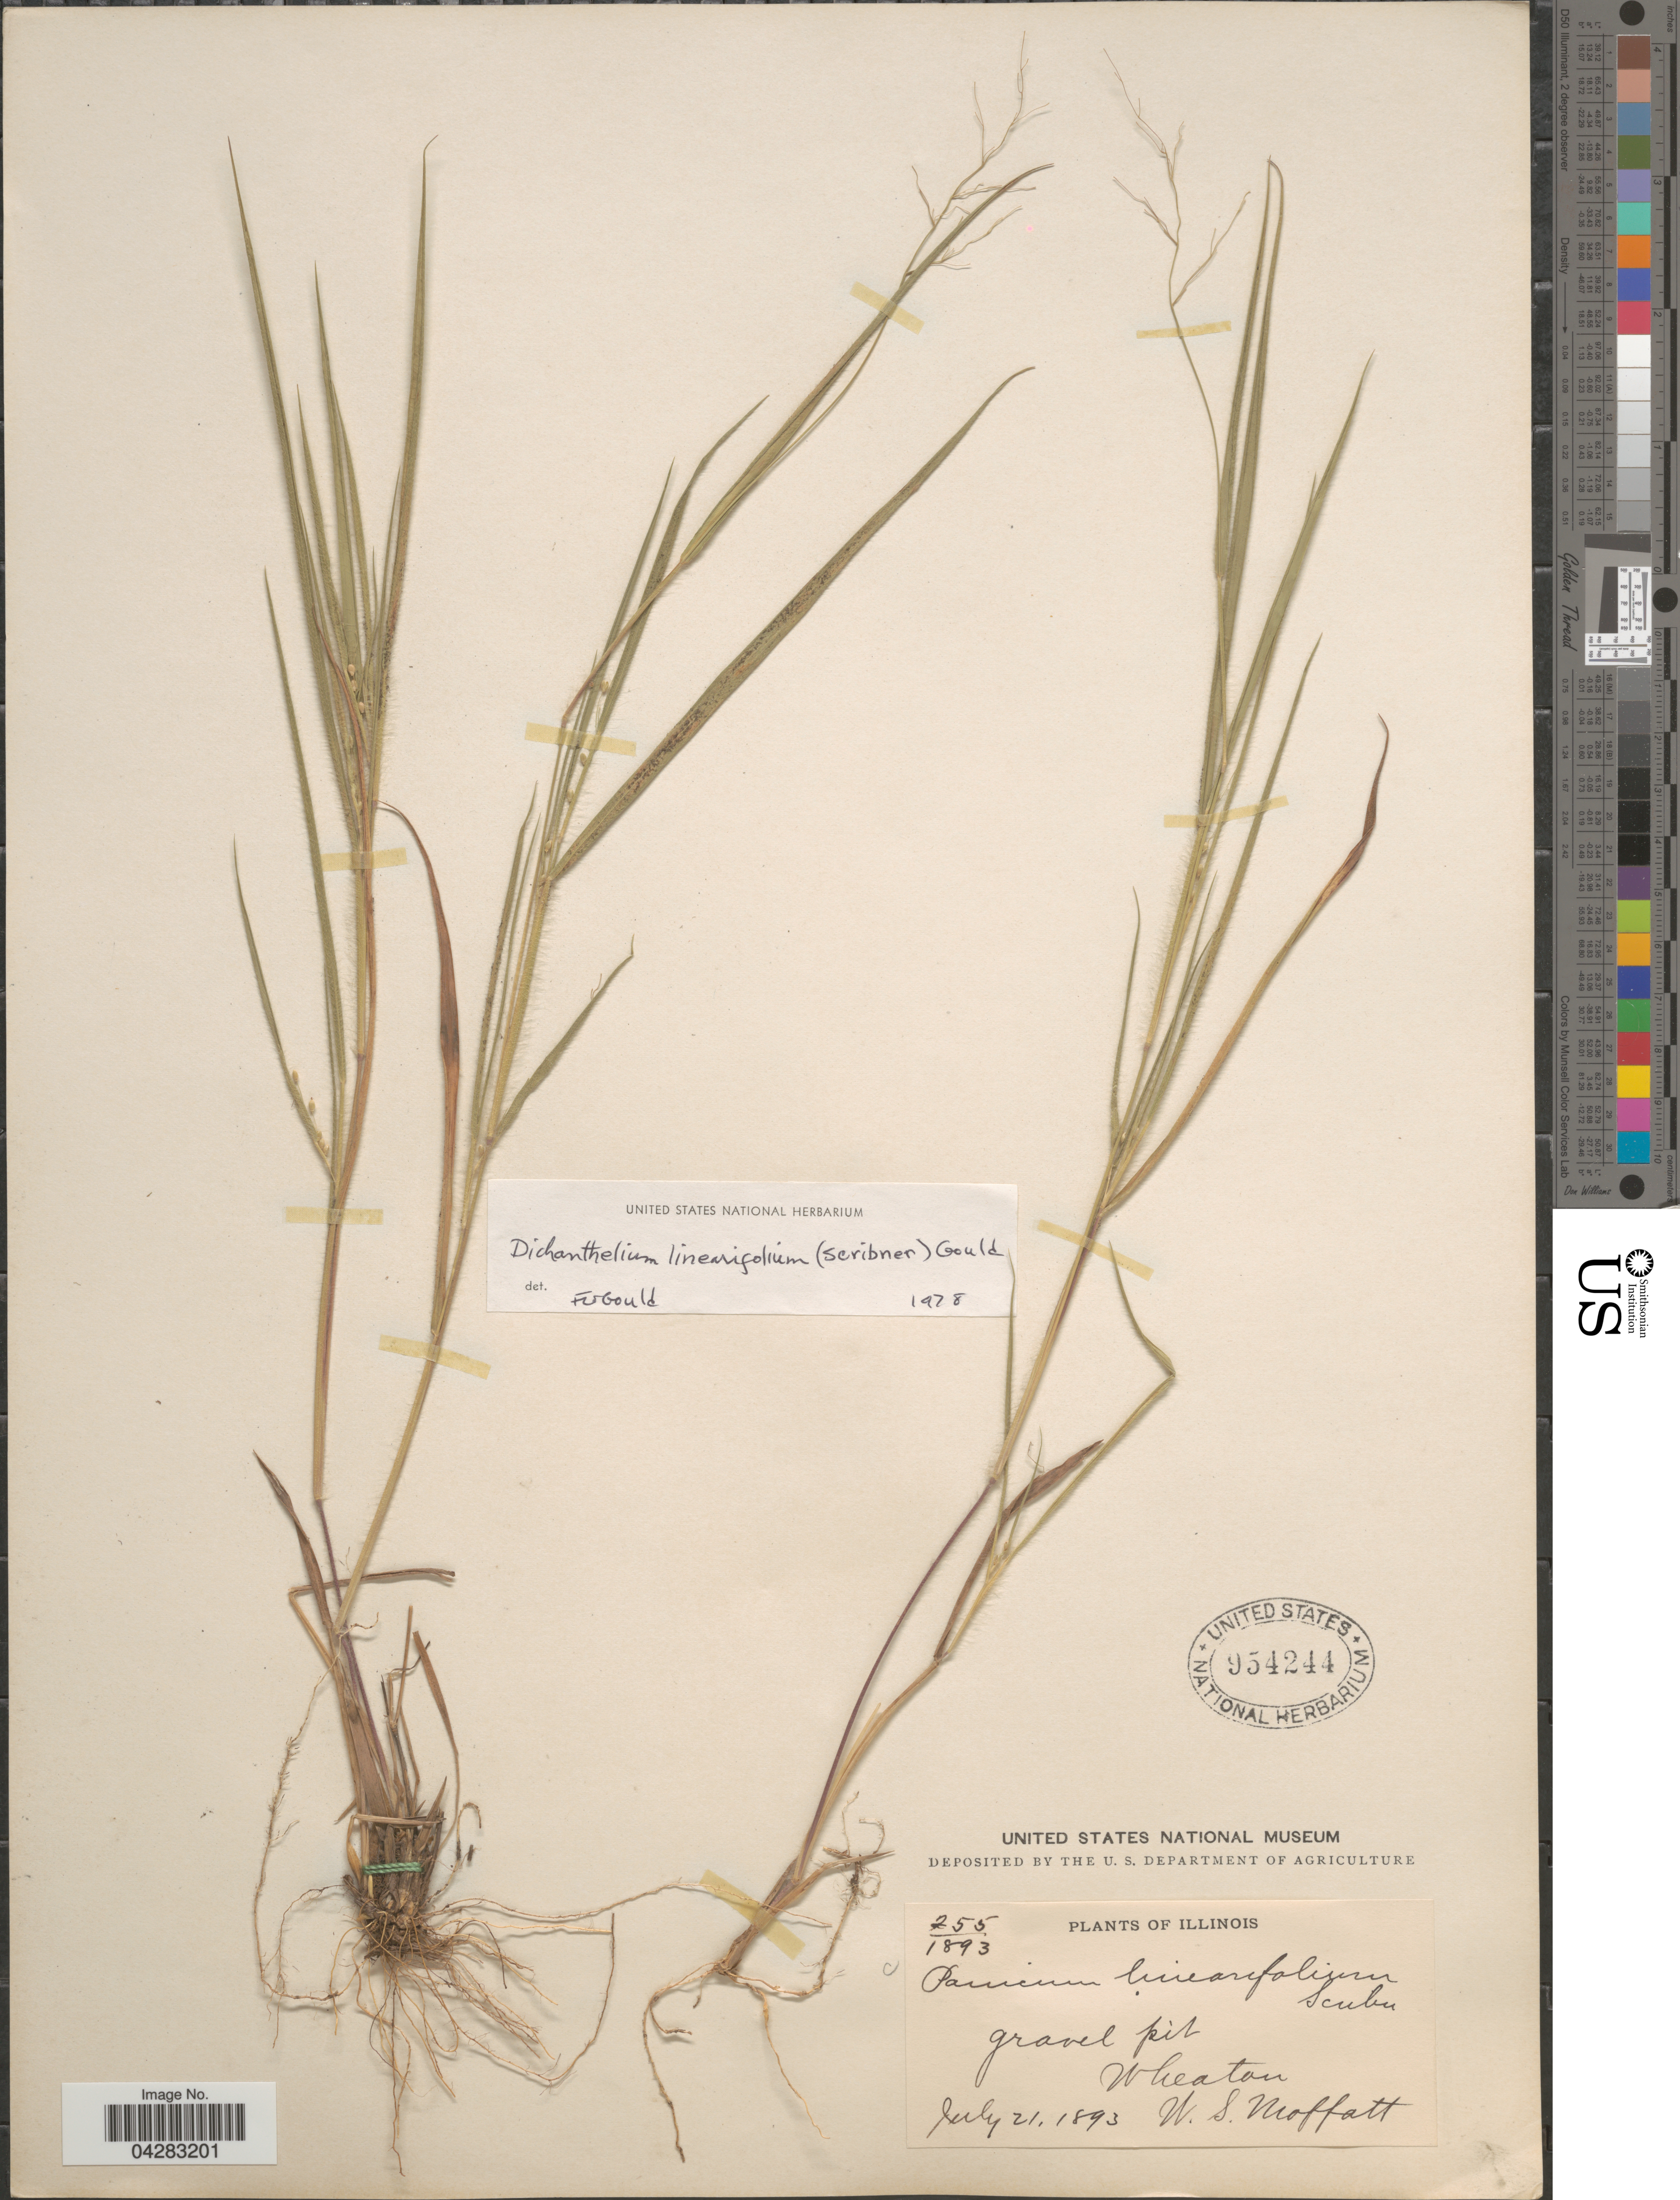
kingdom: Plantae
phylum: Tracheophyta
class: Liliopsida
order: Poales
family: Poaceae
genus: Dichanthelium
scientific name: Dichanthelium linearifolium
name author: (Scribn.) Gould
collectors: W. Moffatt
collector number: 255/1893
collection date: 1893-07-21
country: United States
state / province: Illinois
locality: Gravel pit. Wheaton.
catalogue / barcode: US 954244